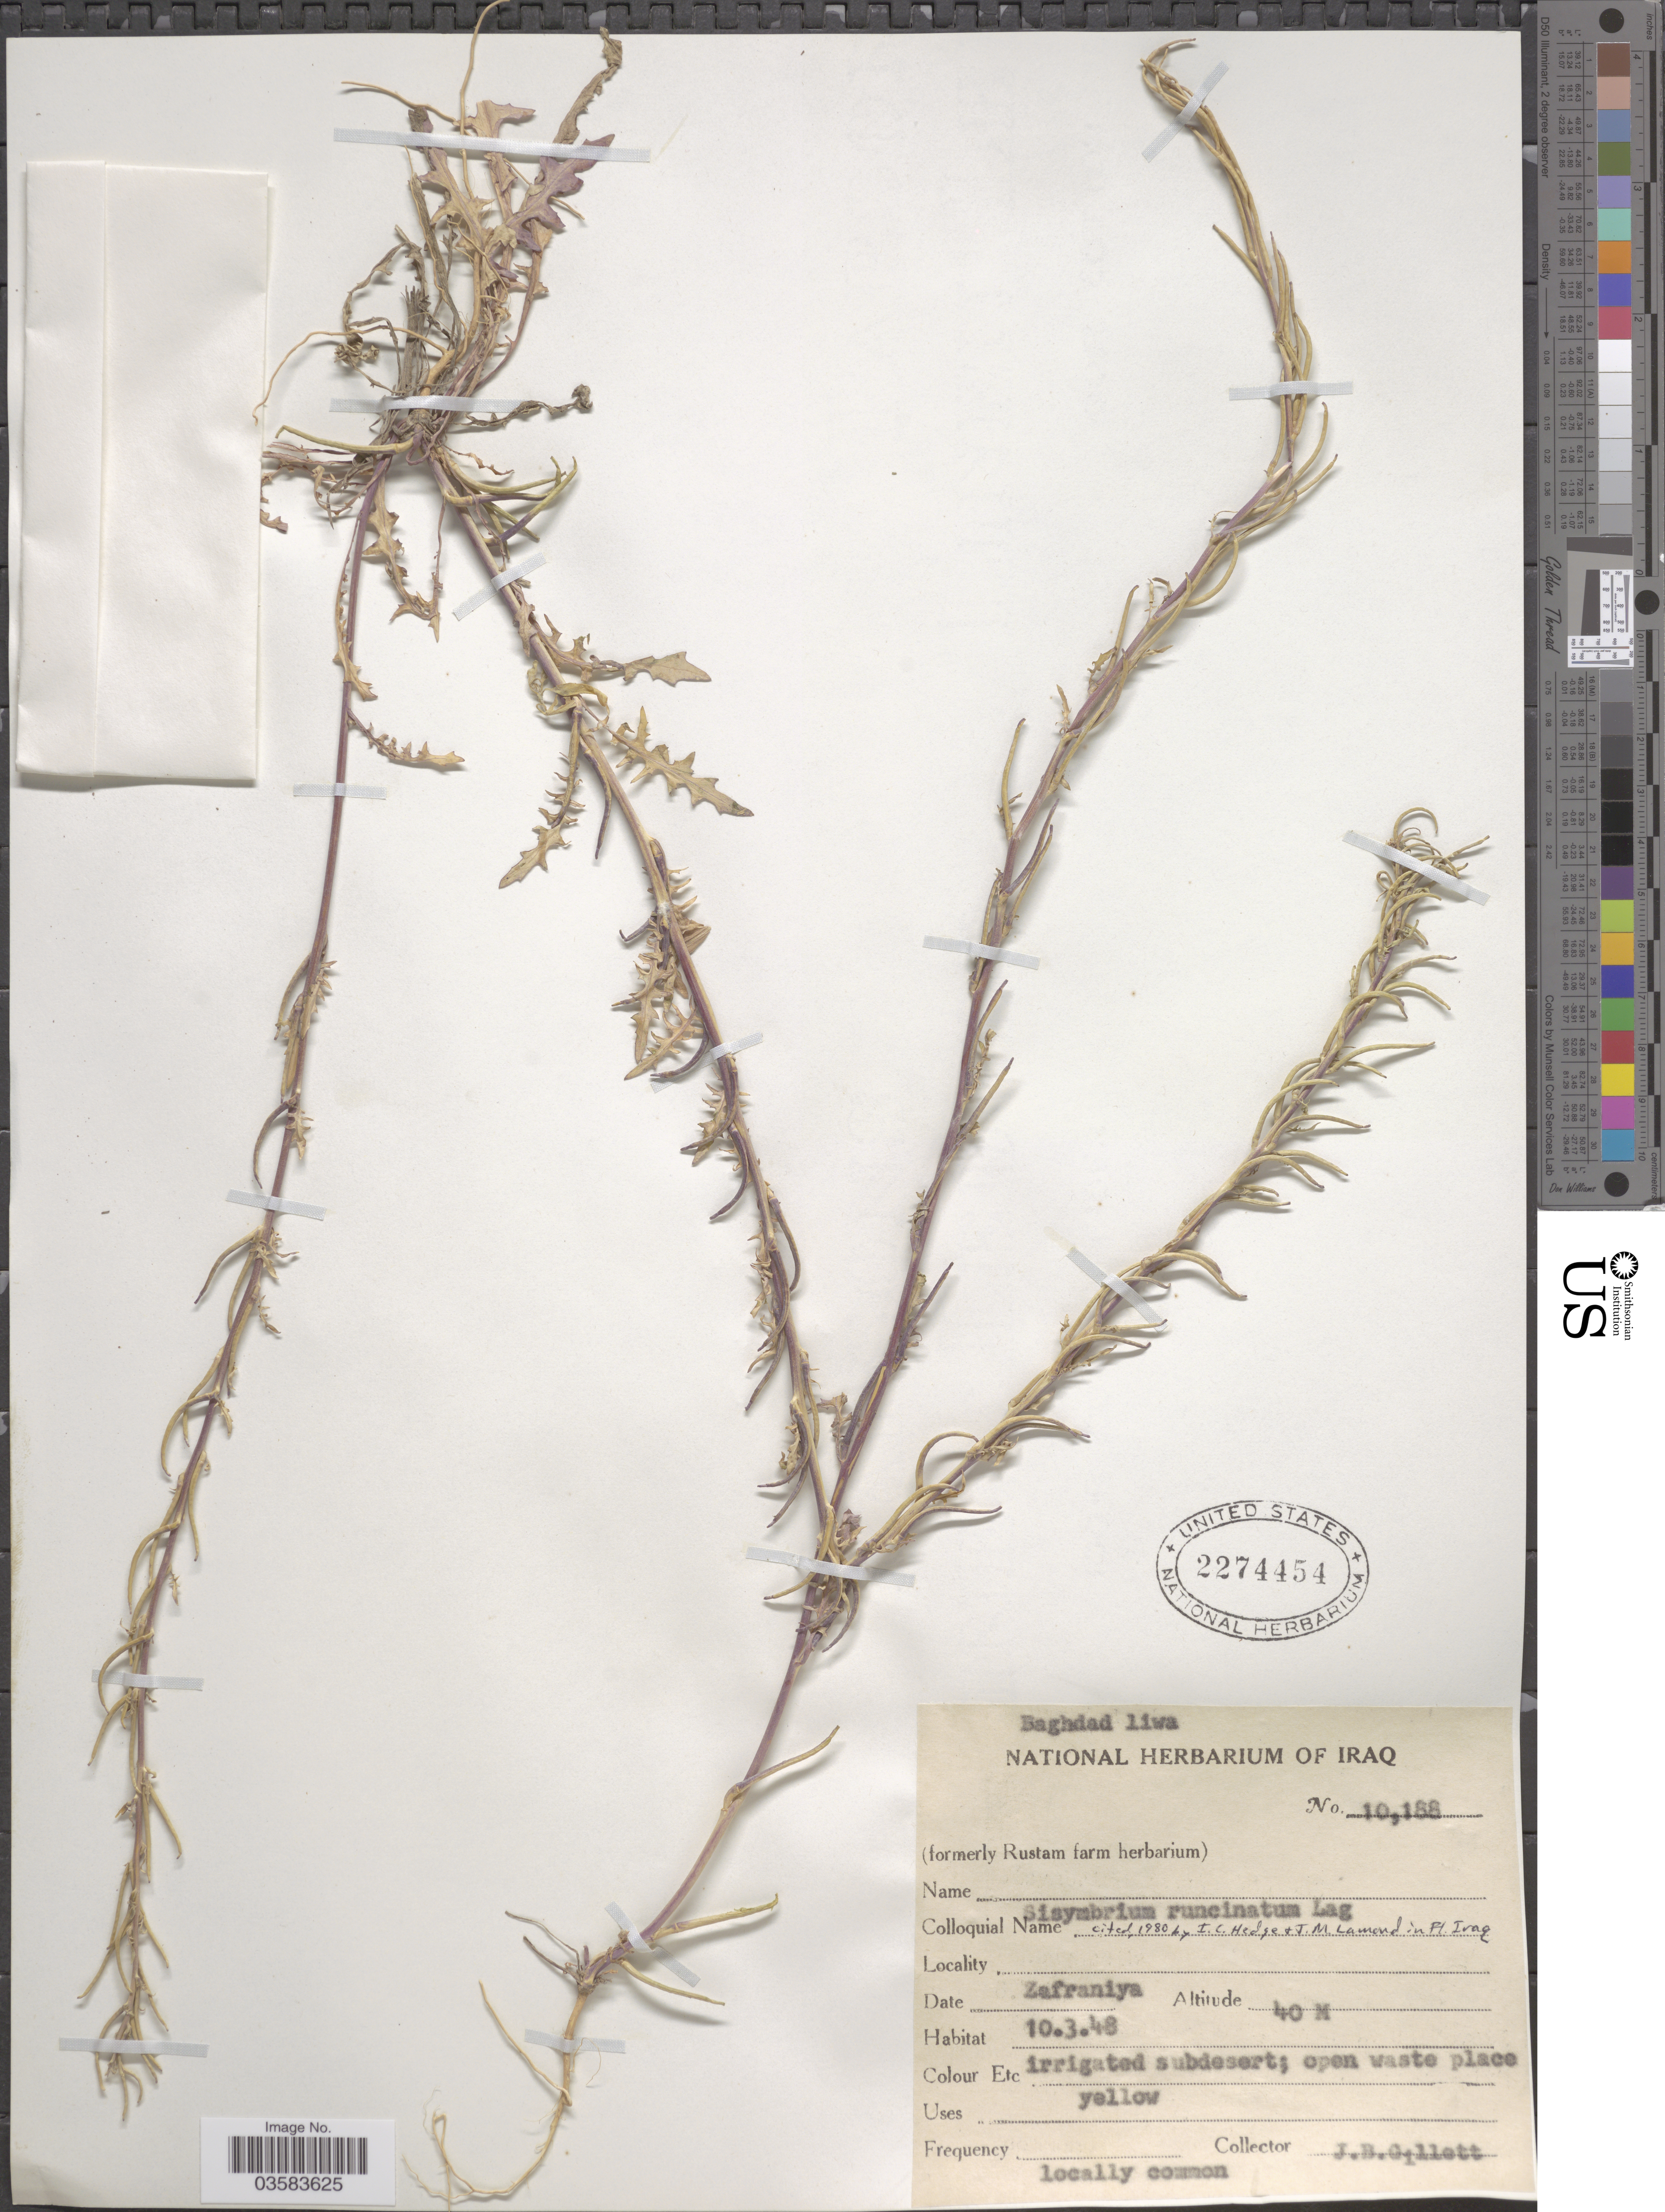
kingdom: Plantae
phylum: Tracheophyta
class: Magnoliopsida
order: Brassicales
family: Brassicaceae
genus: Sisymbrium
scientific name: Sisymbrium runcinatum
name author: Lag. ex DC.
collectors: J. B. Gillett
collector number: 10188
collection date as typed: Transcribed d/m/y: 10/3/48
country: Iraq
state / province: Baghdad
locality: Baghdad liwa. Zafraniya.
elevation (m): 40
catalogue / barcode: US 2274454